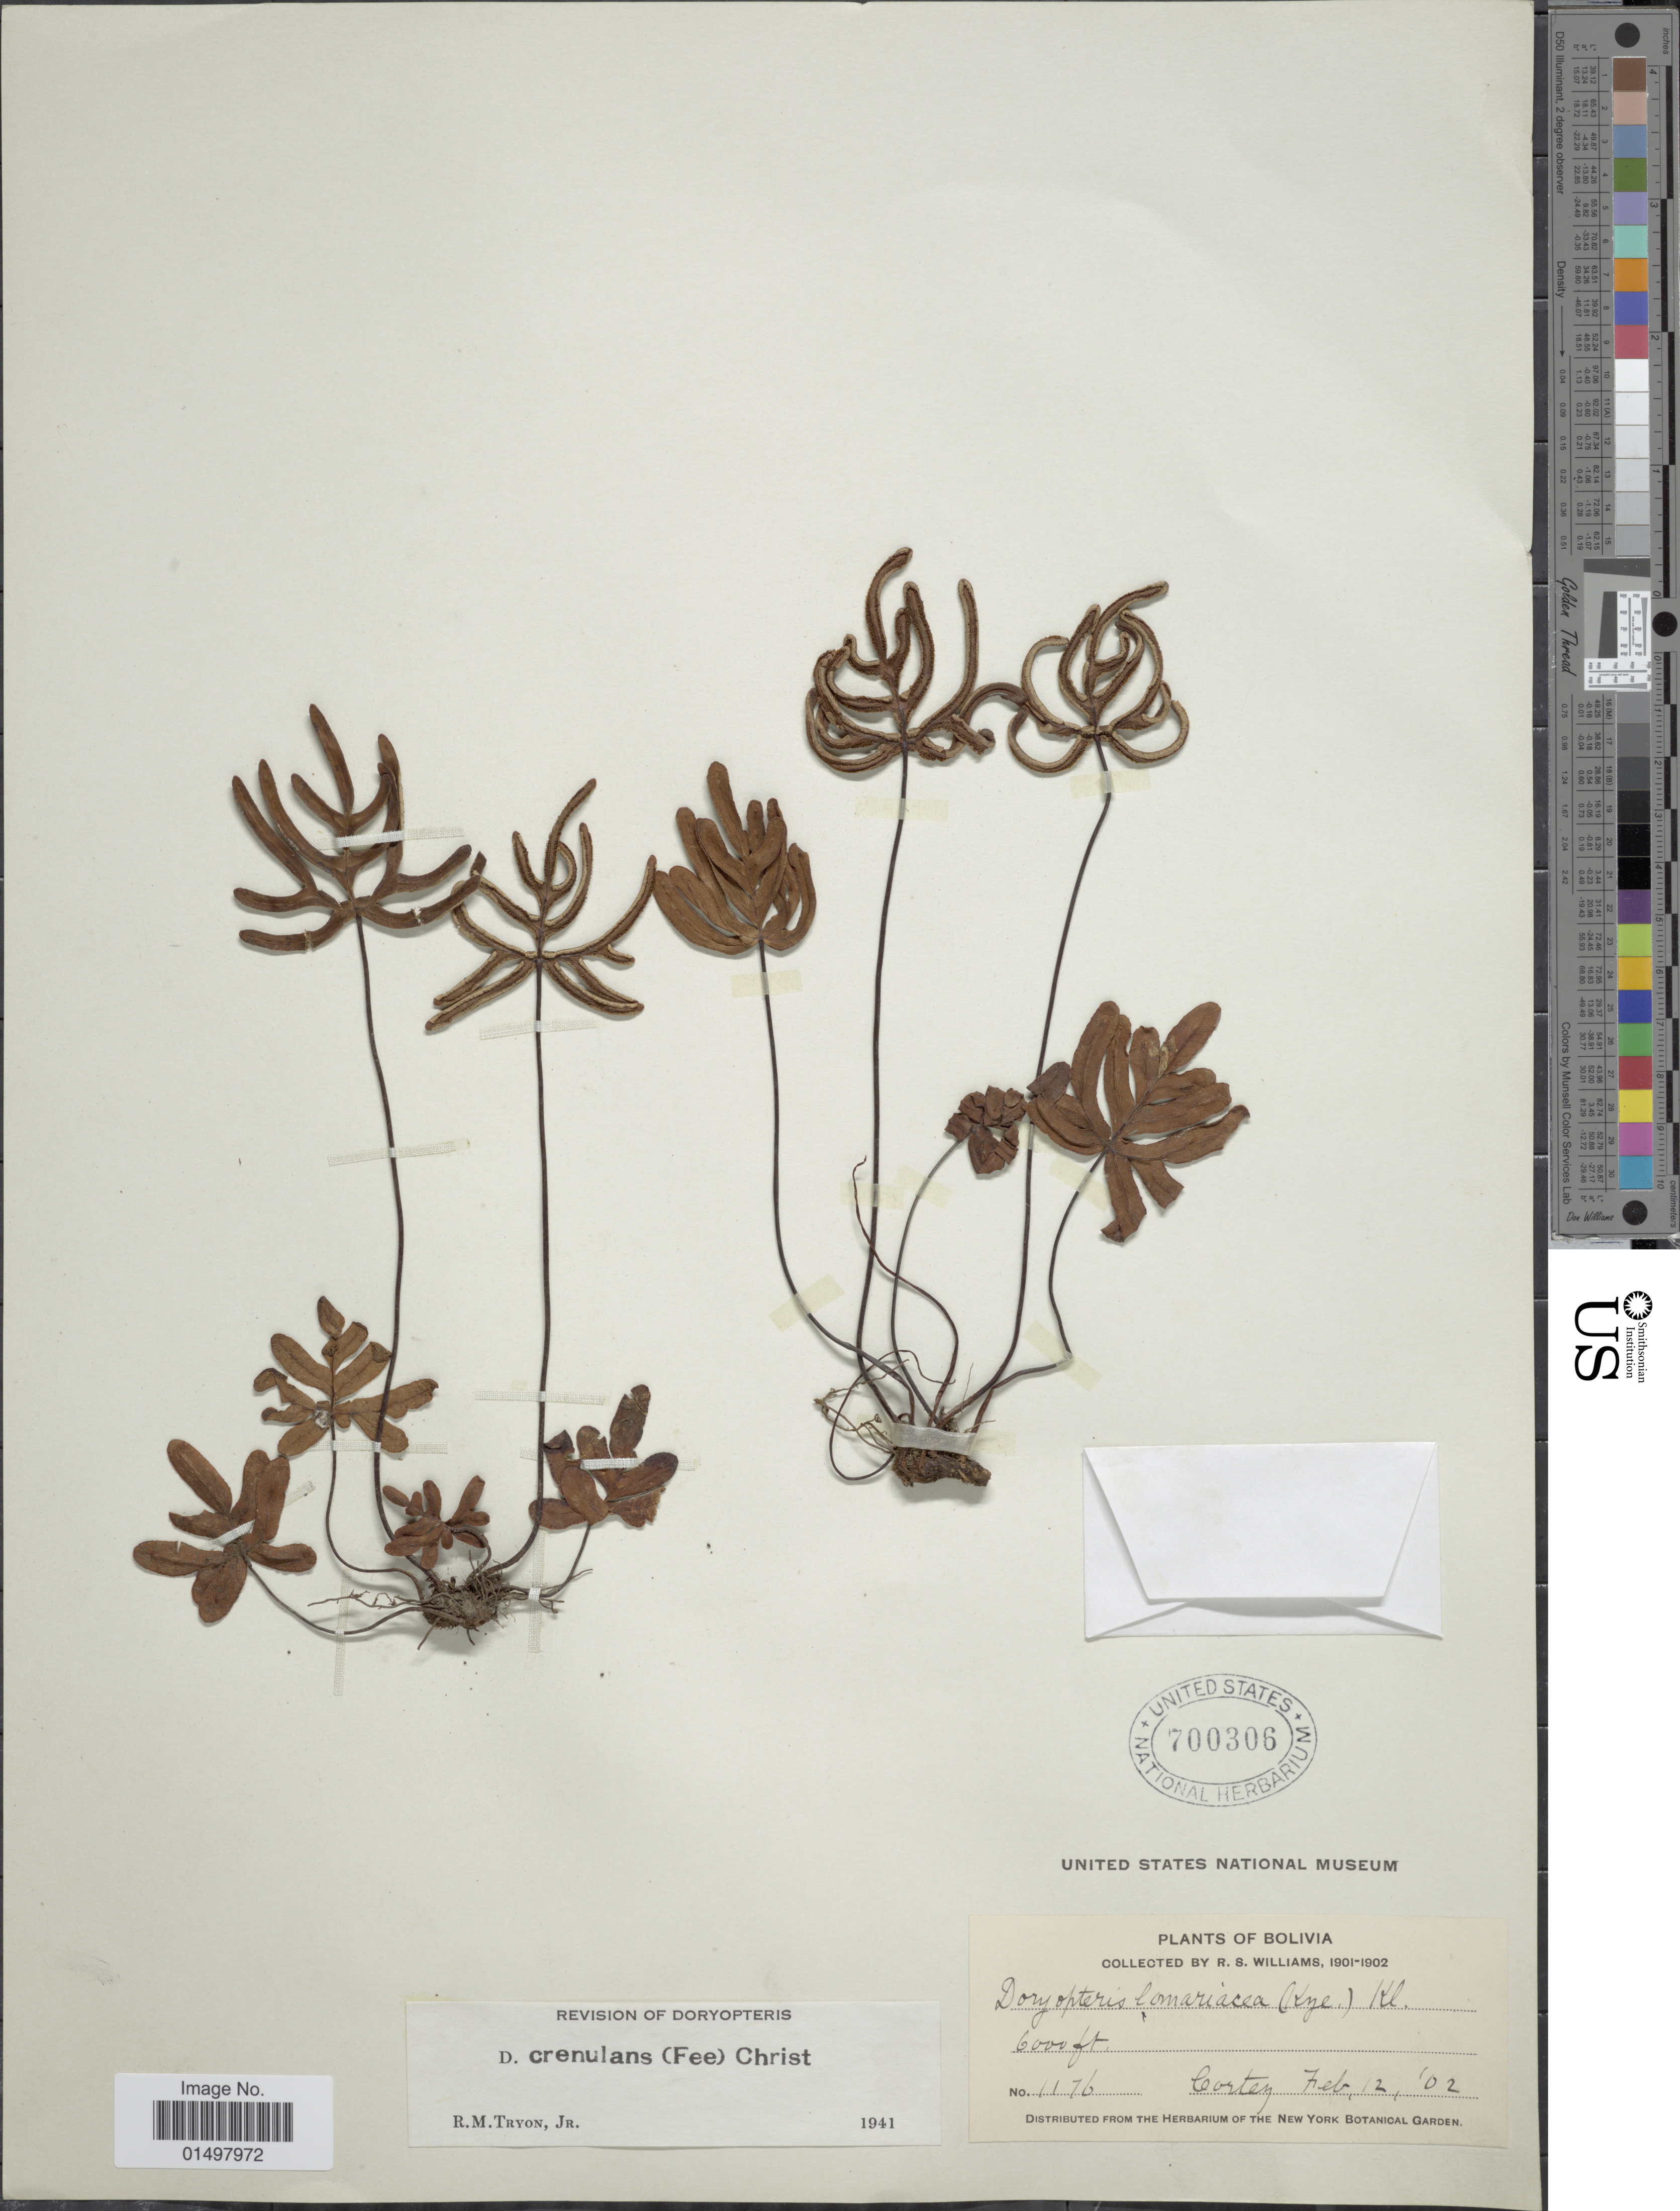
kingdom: Plantae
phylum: Tracheophyta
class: Polypodiopsida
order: Polypodiales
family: Pteridaceae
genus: Doryopteris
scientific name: Doryopteris crenulans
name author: (Fée) Christ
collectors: R. S. Williams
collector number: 1176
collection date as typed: Feb. 12, '02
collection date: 1902-02-12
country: Bolivia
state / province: La Paz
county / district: Franz Tamayo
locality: Cortez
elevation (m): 1829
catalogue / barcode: US 700306